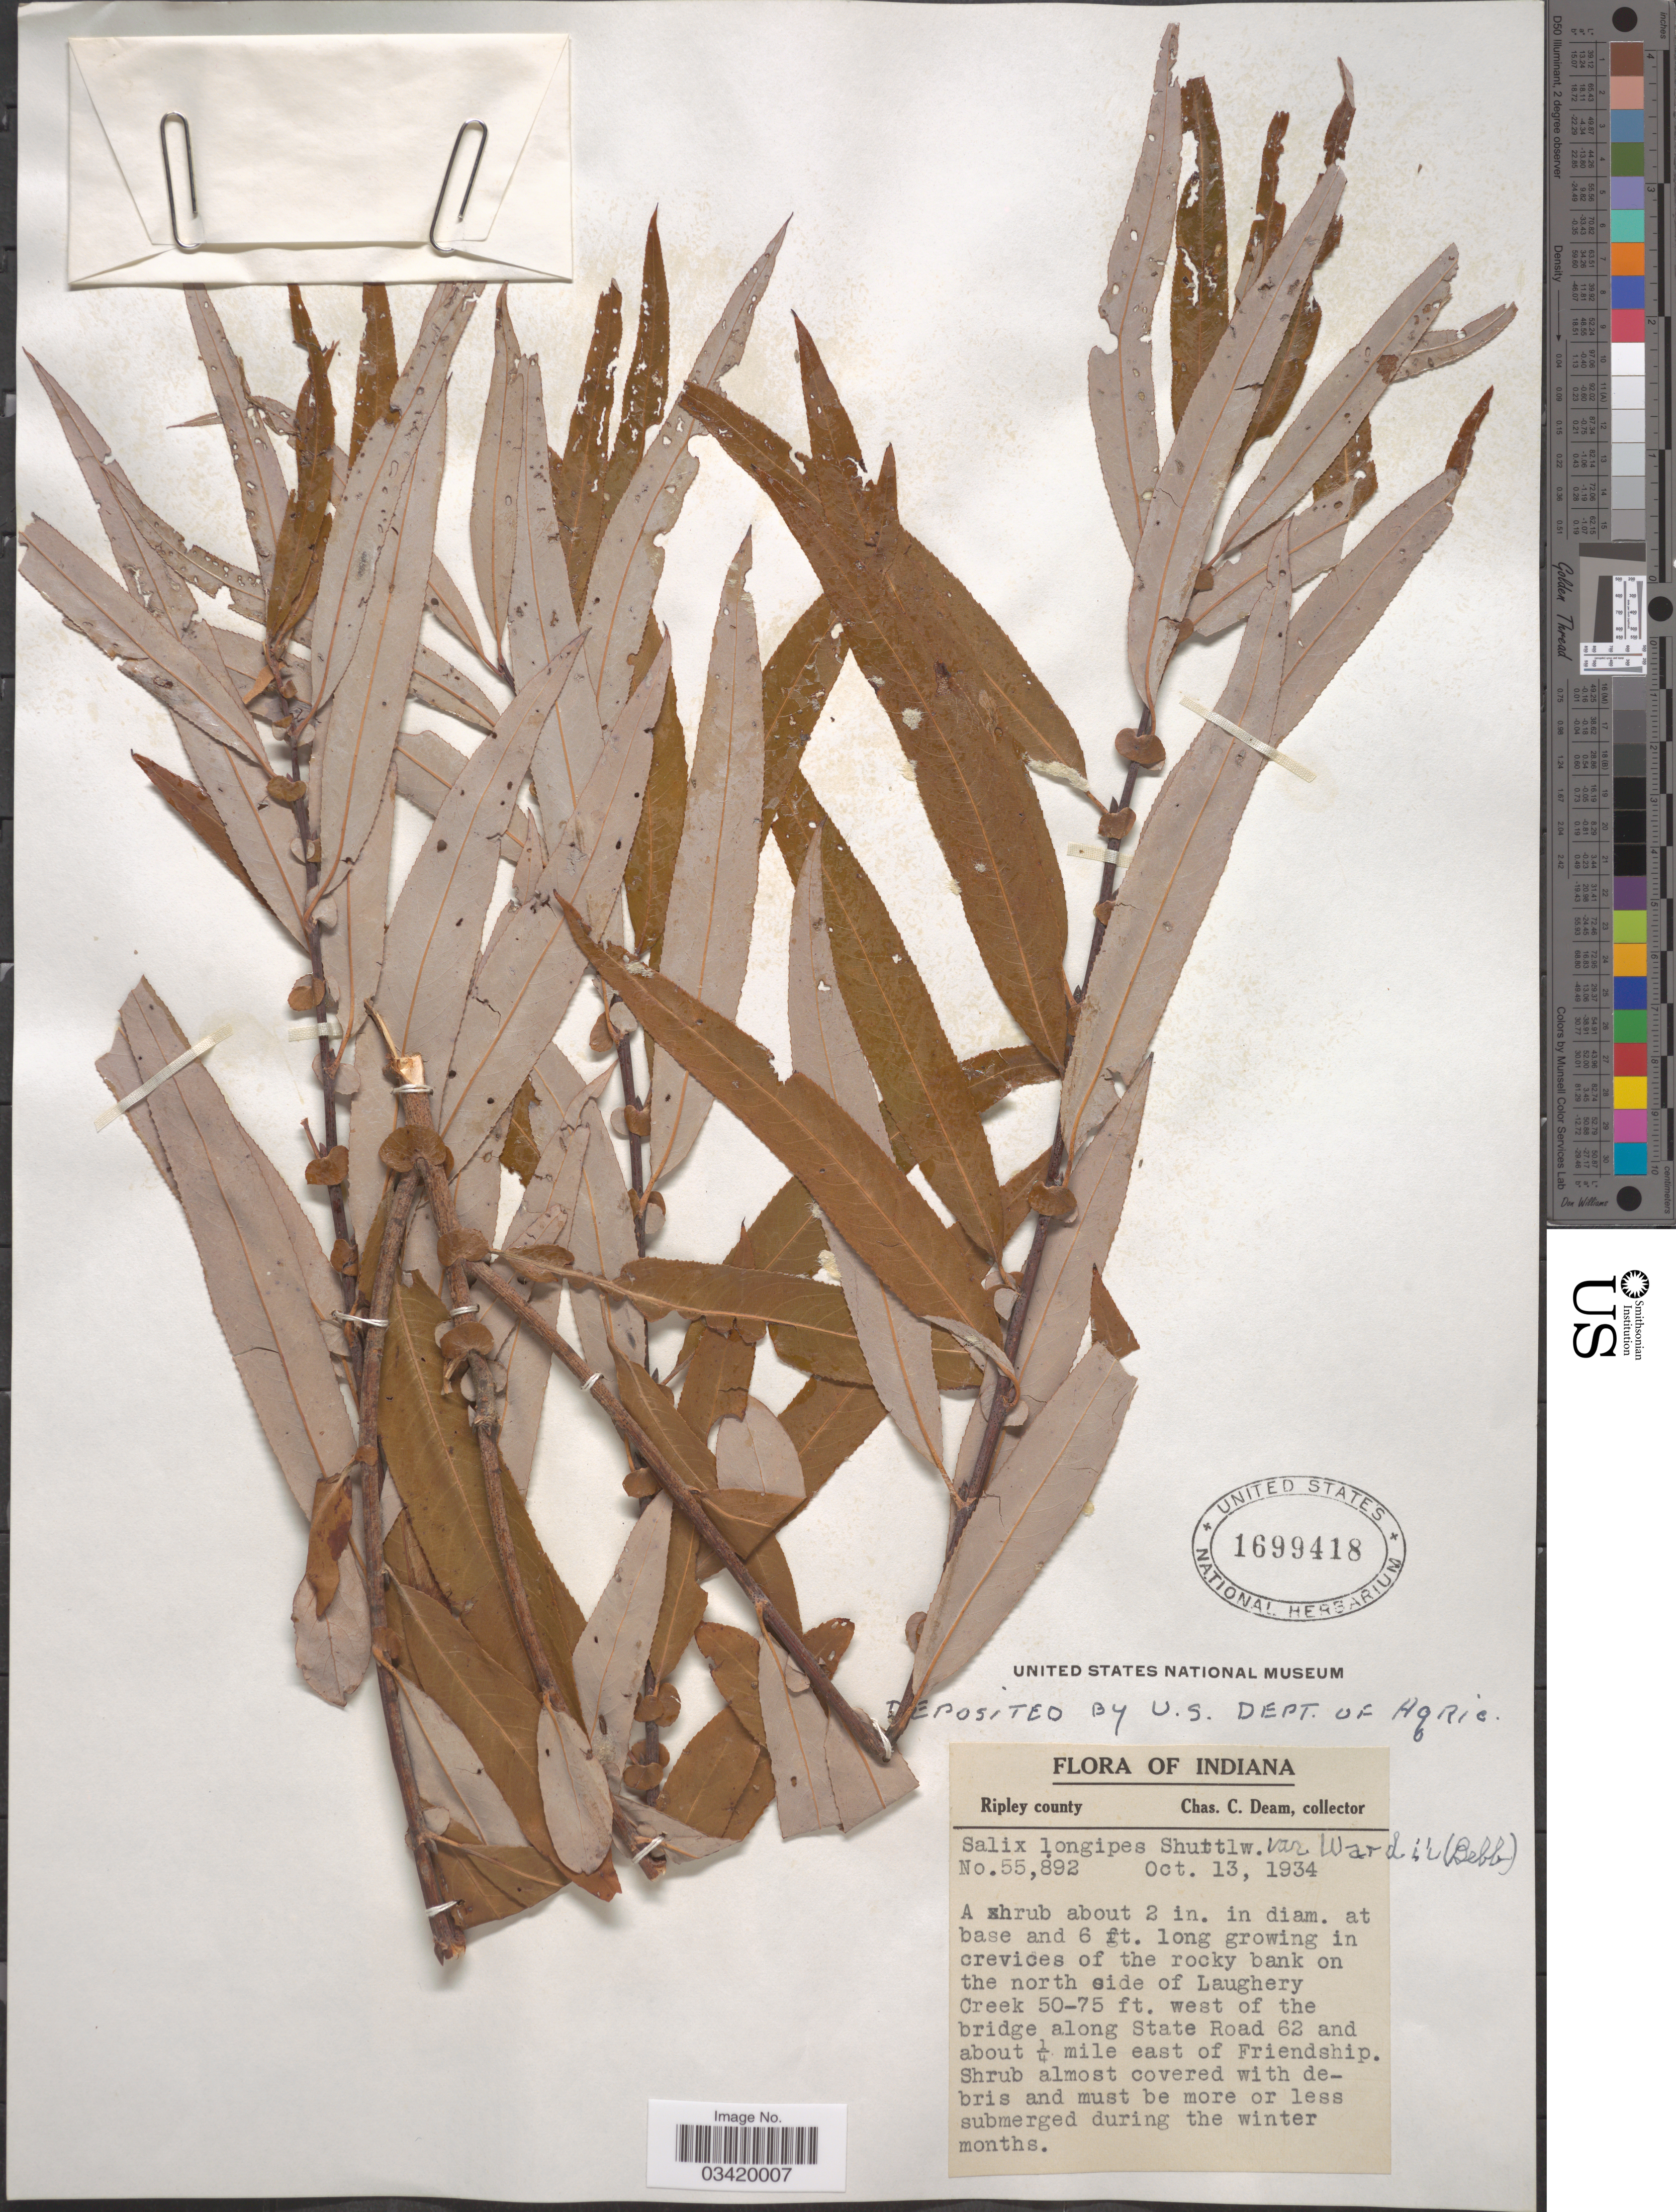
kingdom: Plantae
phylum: Tracheophyta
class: Magnoliopsida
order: Malpighiales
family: Salicaceae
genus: Salix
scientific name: Salix caroliniana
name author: Michx.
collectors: C. C. Deam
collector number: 55892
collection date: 1934-10-13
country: United States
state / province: Indiana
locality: Ripley county. In crevices of the rocky bank on the north side of Laughery Creek 50-75 ft. west of the bridge along State Road 62 and about ¼ mile east of Friendship.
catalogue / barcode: US 1699418